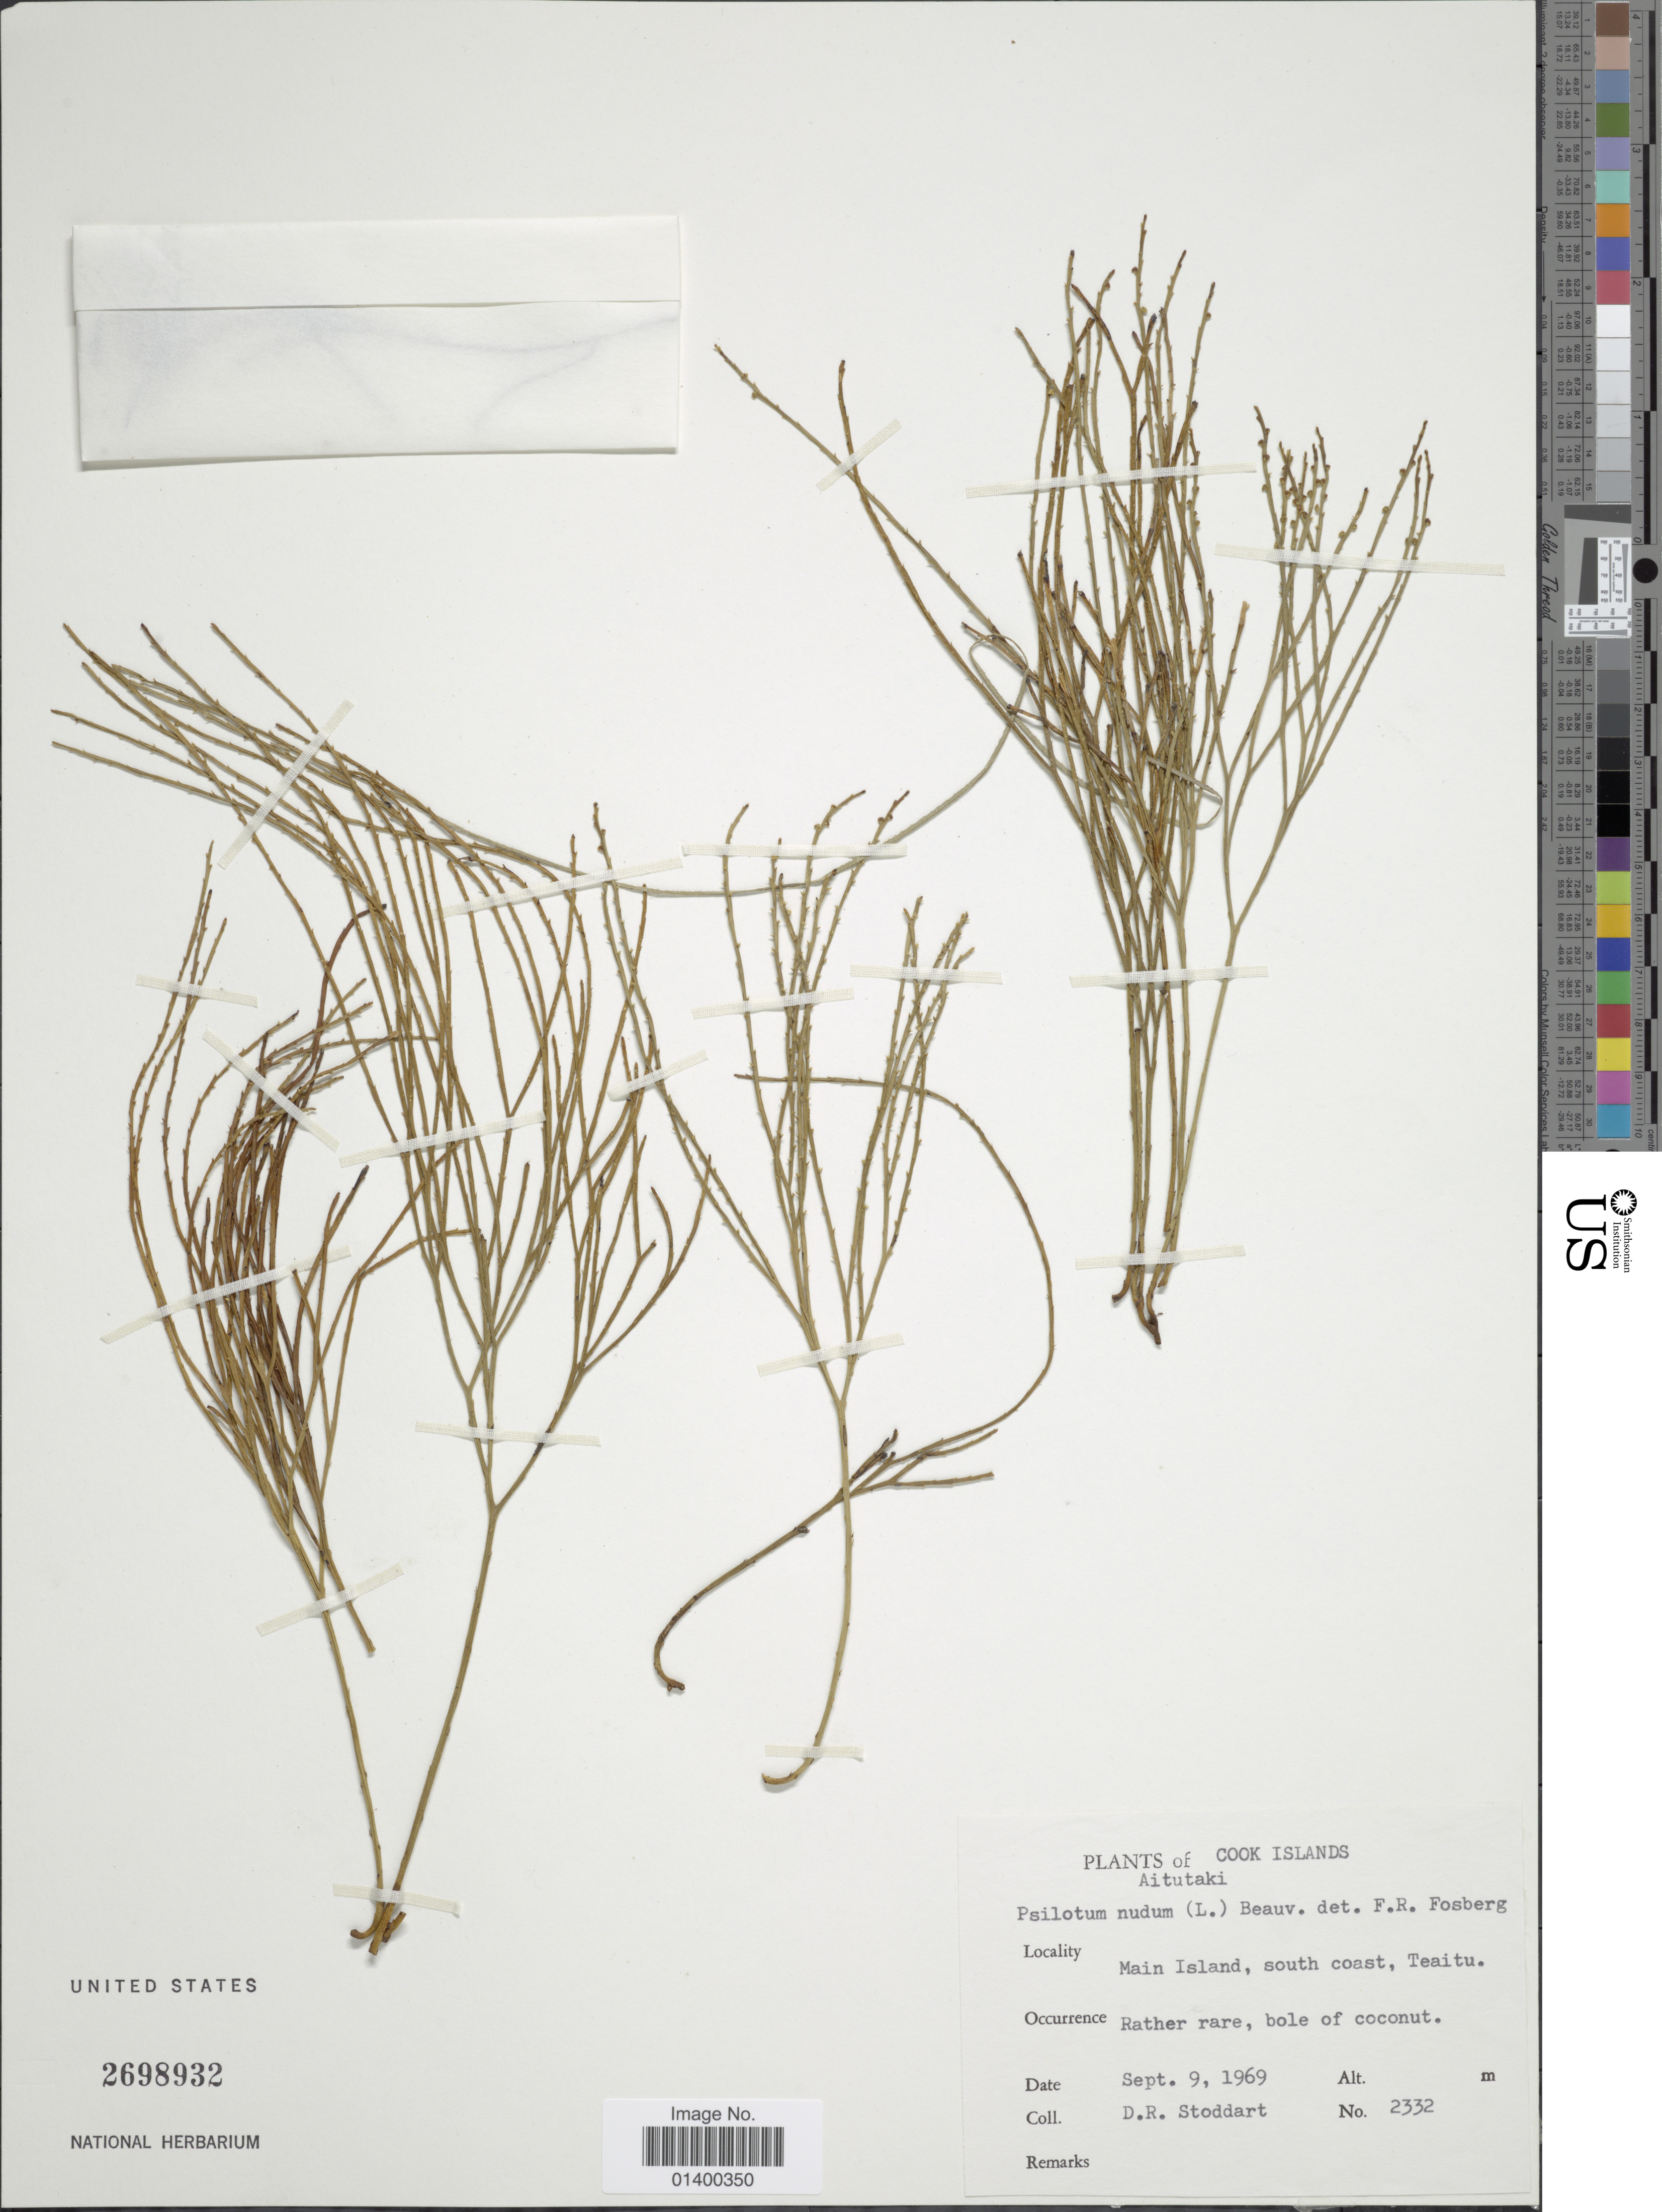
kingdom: Plantae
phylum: Tracheophyta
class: Polypodiopsida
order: Psilotales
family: Psilotaceae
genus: Psilotum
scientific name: Psilotum nudum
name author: (L.) P. Beauv.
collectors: D. R. Stoddart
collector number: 2332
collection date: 1969-09-09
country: Cook Islands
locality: Aitutaki, Main island, south coast, Taitu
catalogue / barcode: US 2698932